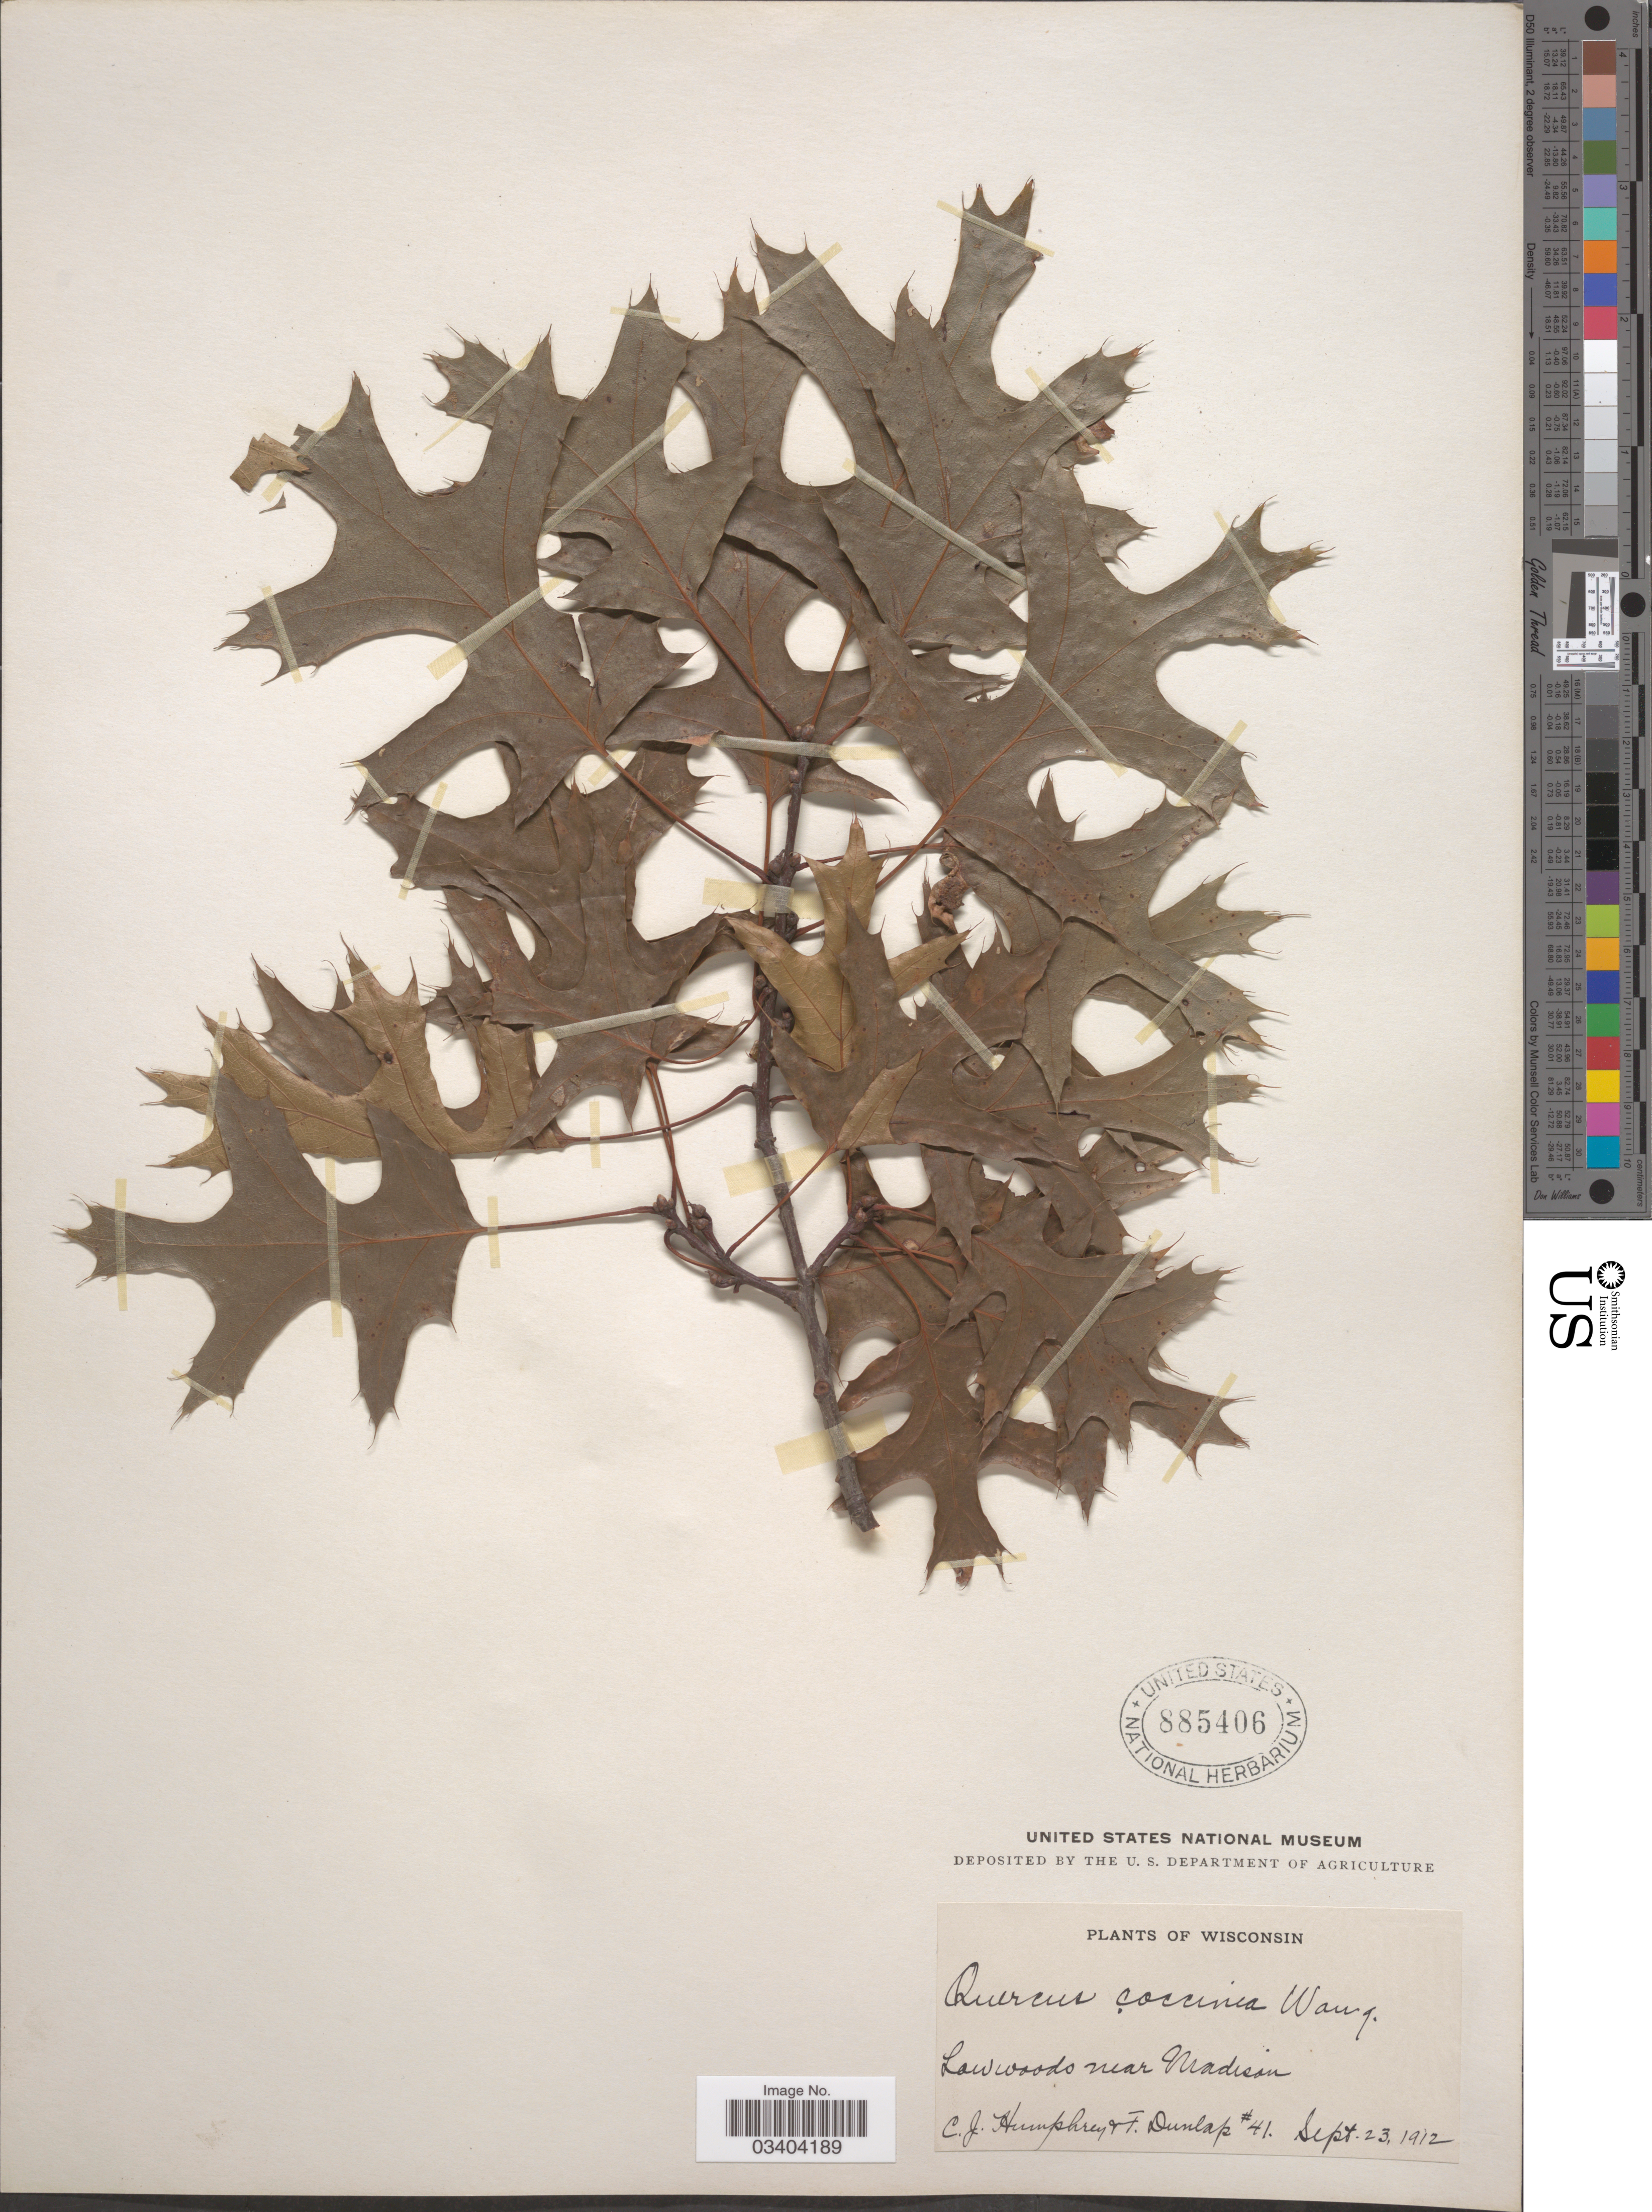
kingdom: Plantae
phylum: Tracheophyta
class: Magnoliopsida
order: Fagales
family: Fagaceae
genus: Quercus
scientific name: Quercus coccinea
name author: Münchh.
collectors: C. Humphrey & F. Dunlap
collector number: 41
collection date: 1912-09-23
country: United States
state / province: Wisconsin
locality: Low woods near Madison.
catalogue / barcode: US 885406